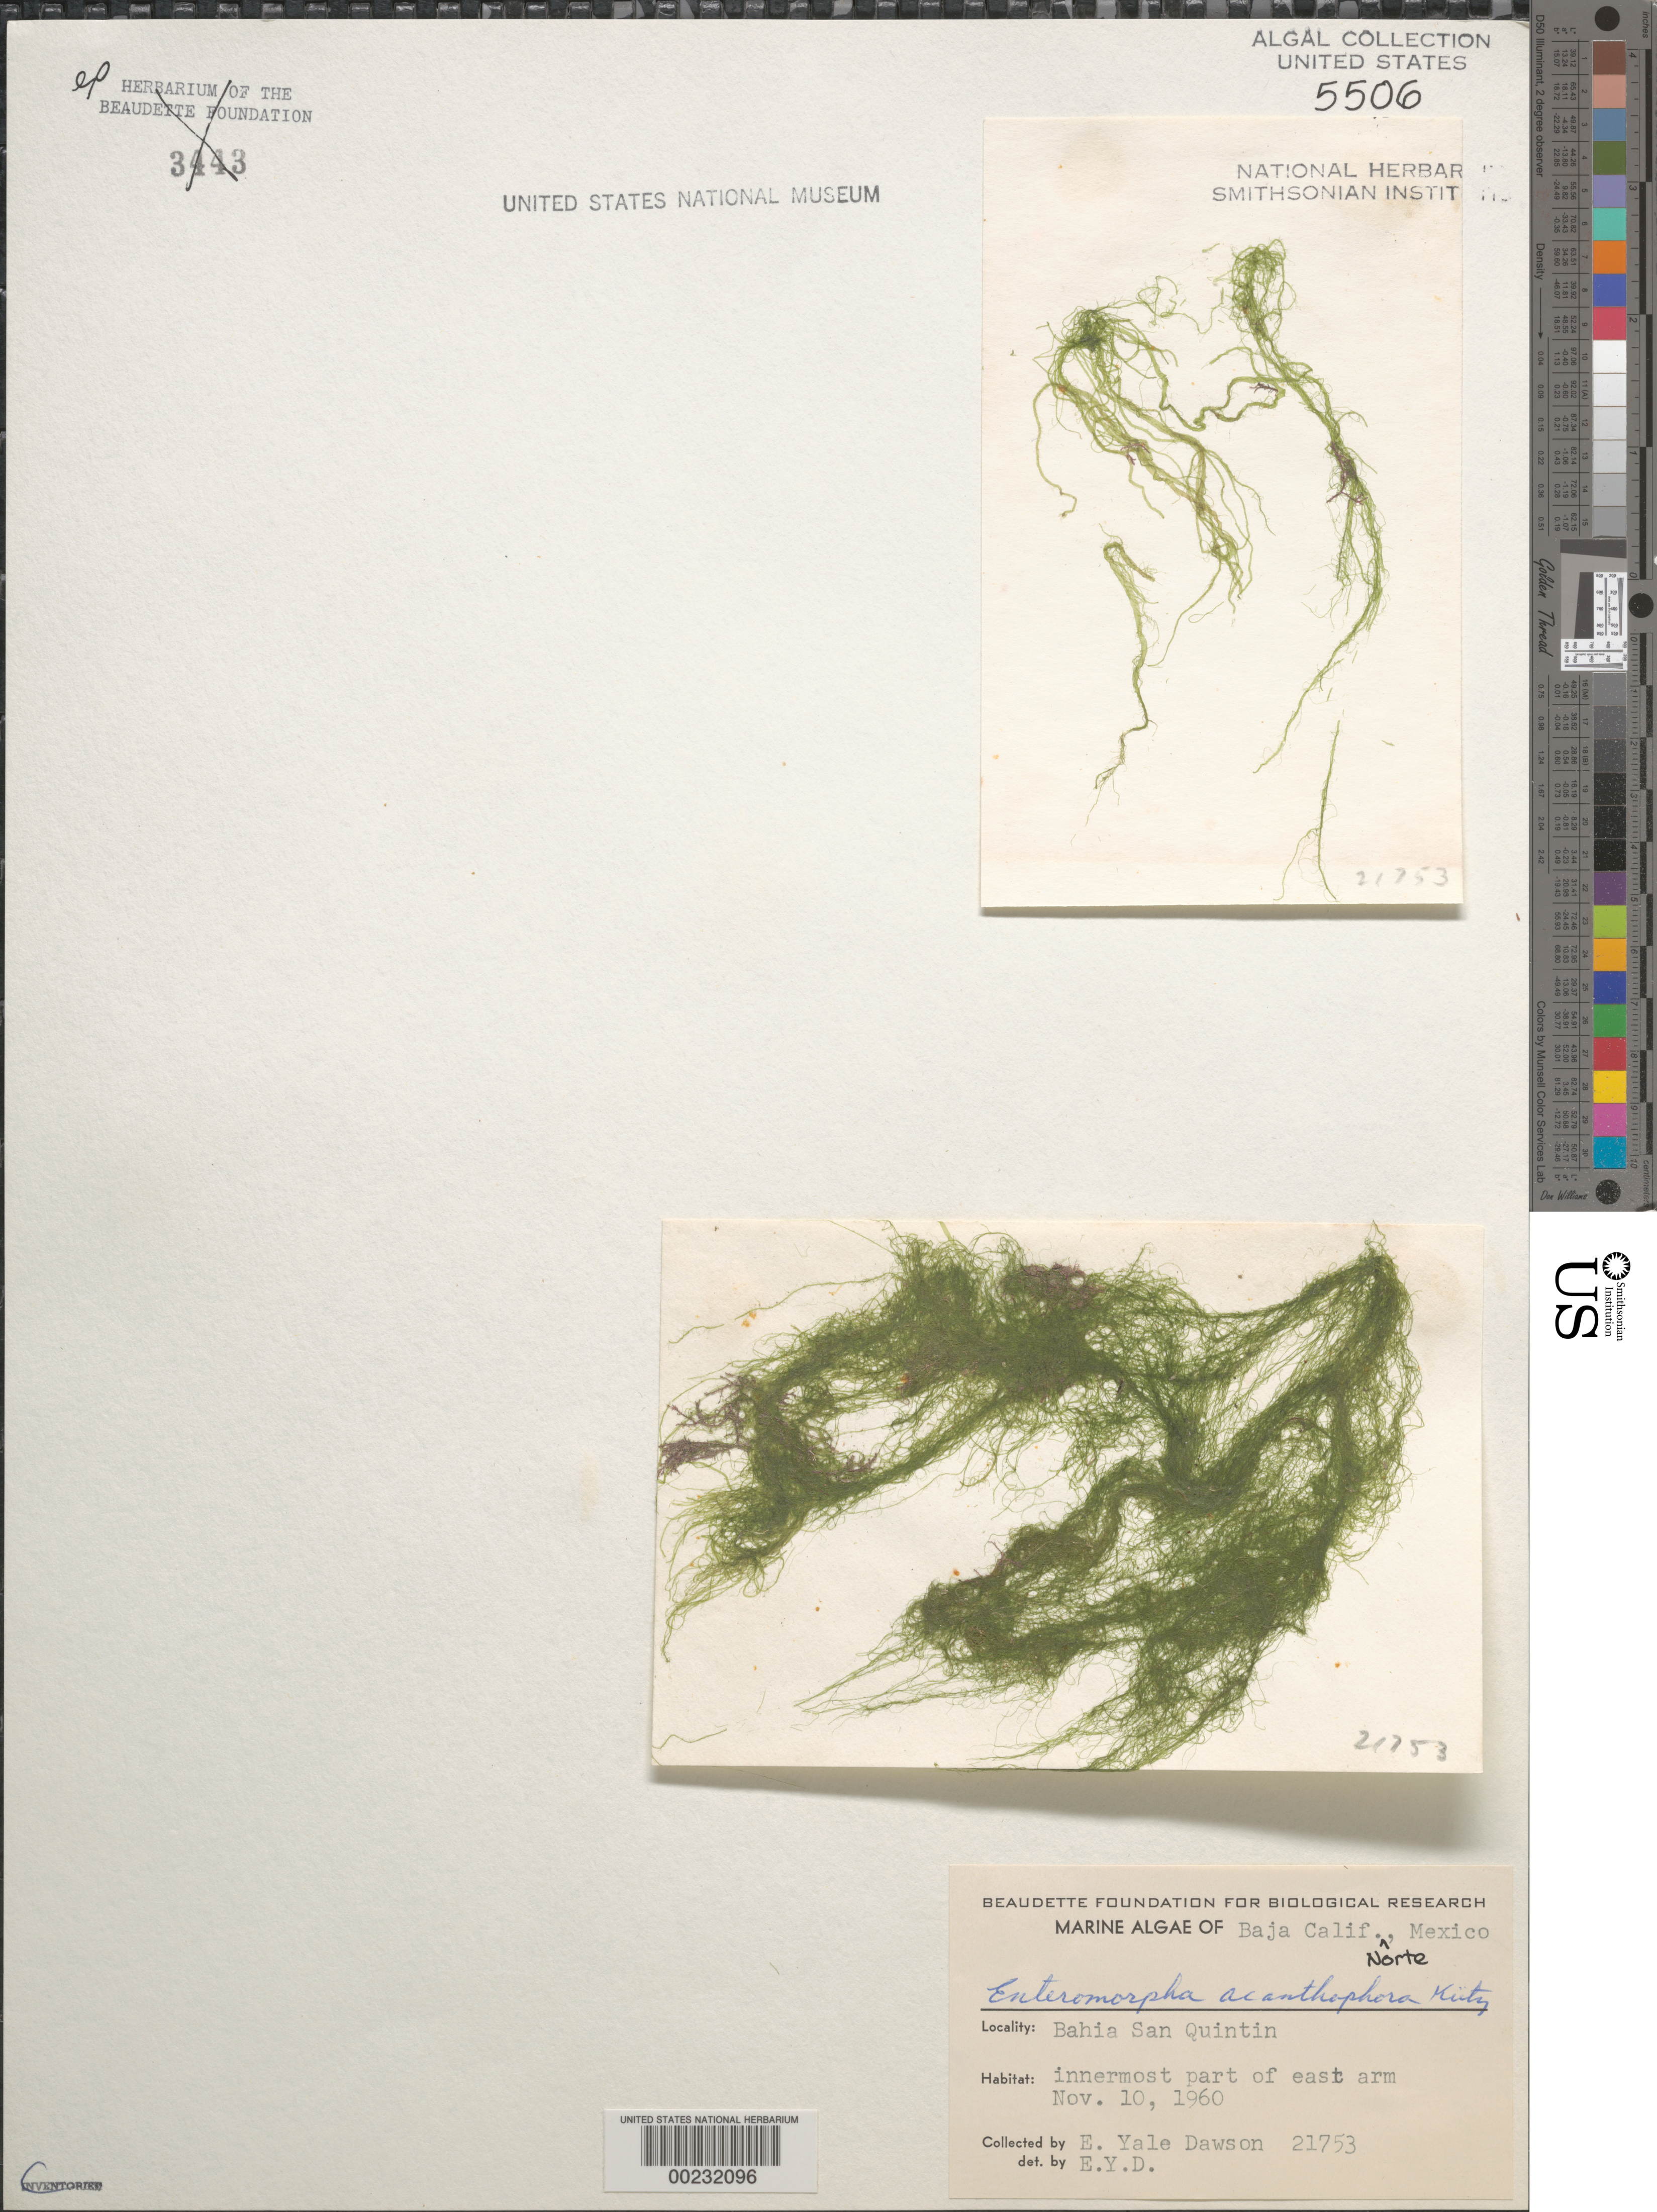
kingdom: Plantae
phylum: Chlorophyta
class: Ulvophyceae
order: Ulvales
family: Ulvaceae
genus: Ulva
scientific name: Ulva acanthophora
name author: (Kütz.) H.S. Hayden et al.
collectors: E. Y. Dawson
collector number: EYD 21753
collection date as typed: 10 Nov 1960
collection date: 1960-11-10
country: Mexico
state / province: Baja California Norte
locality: Bahia San Quintin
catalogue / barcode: US 5506